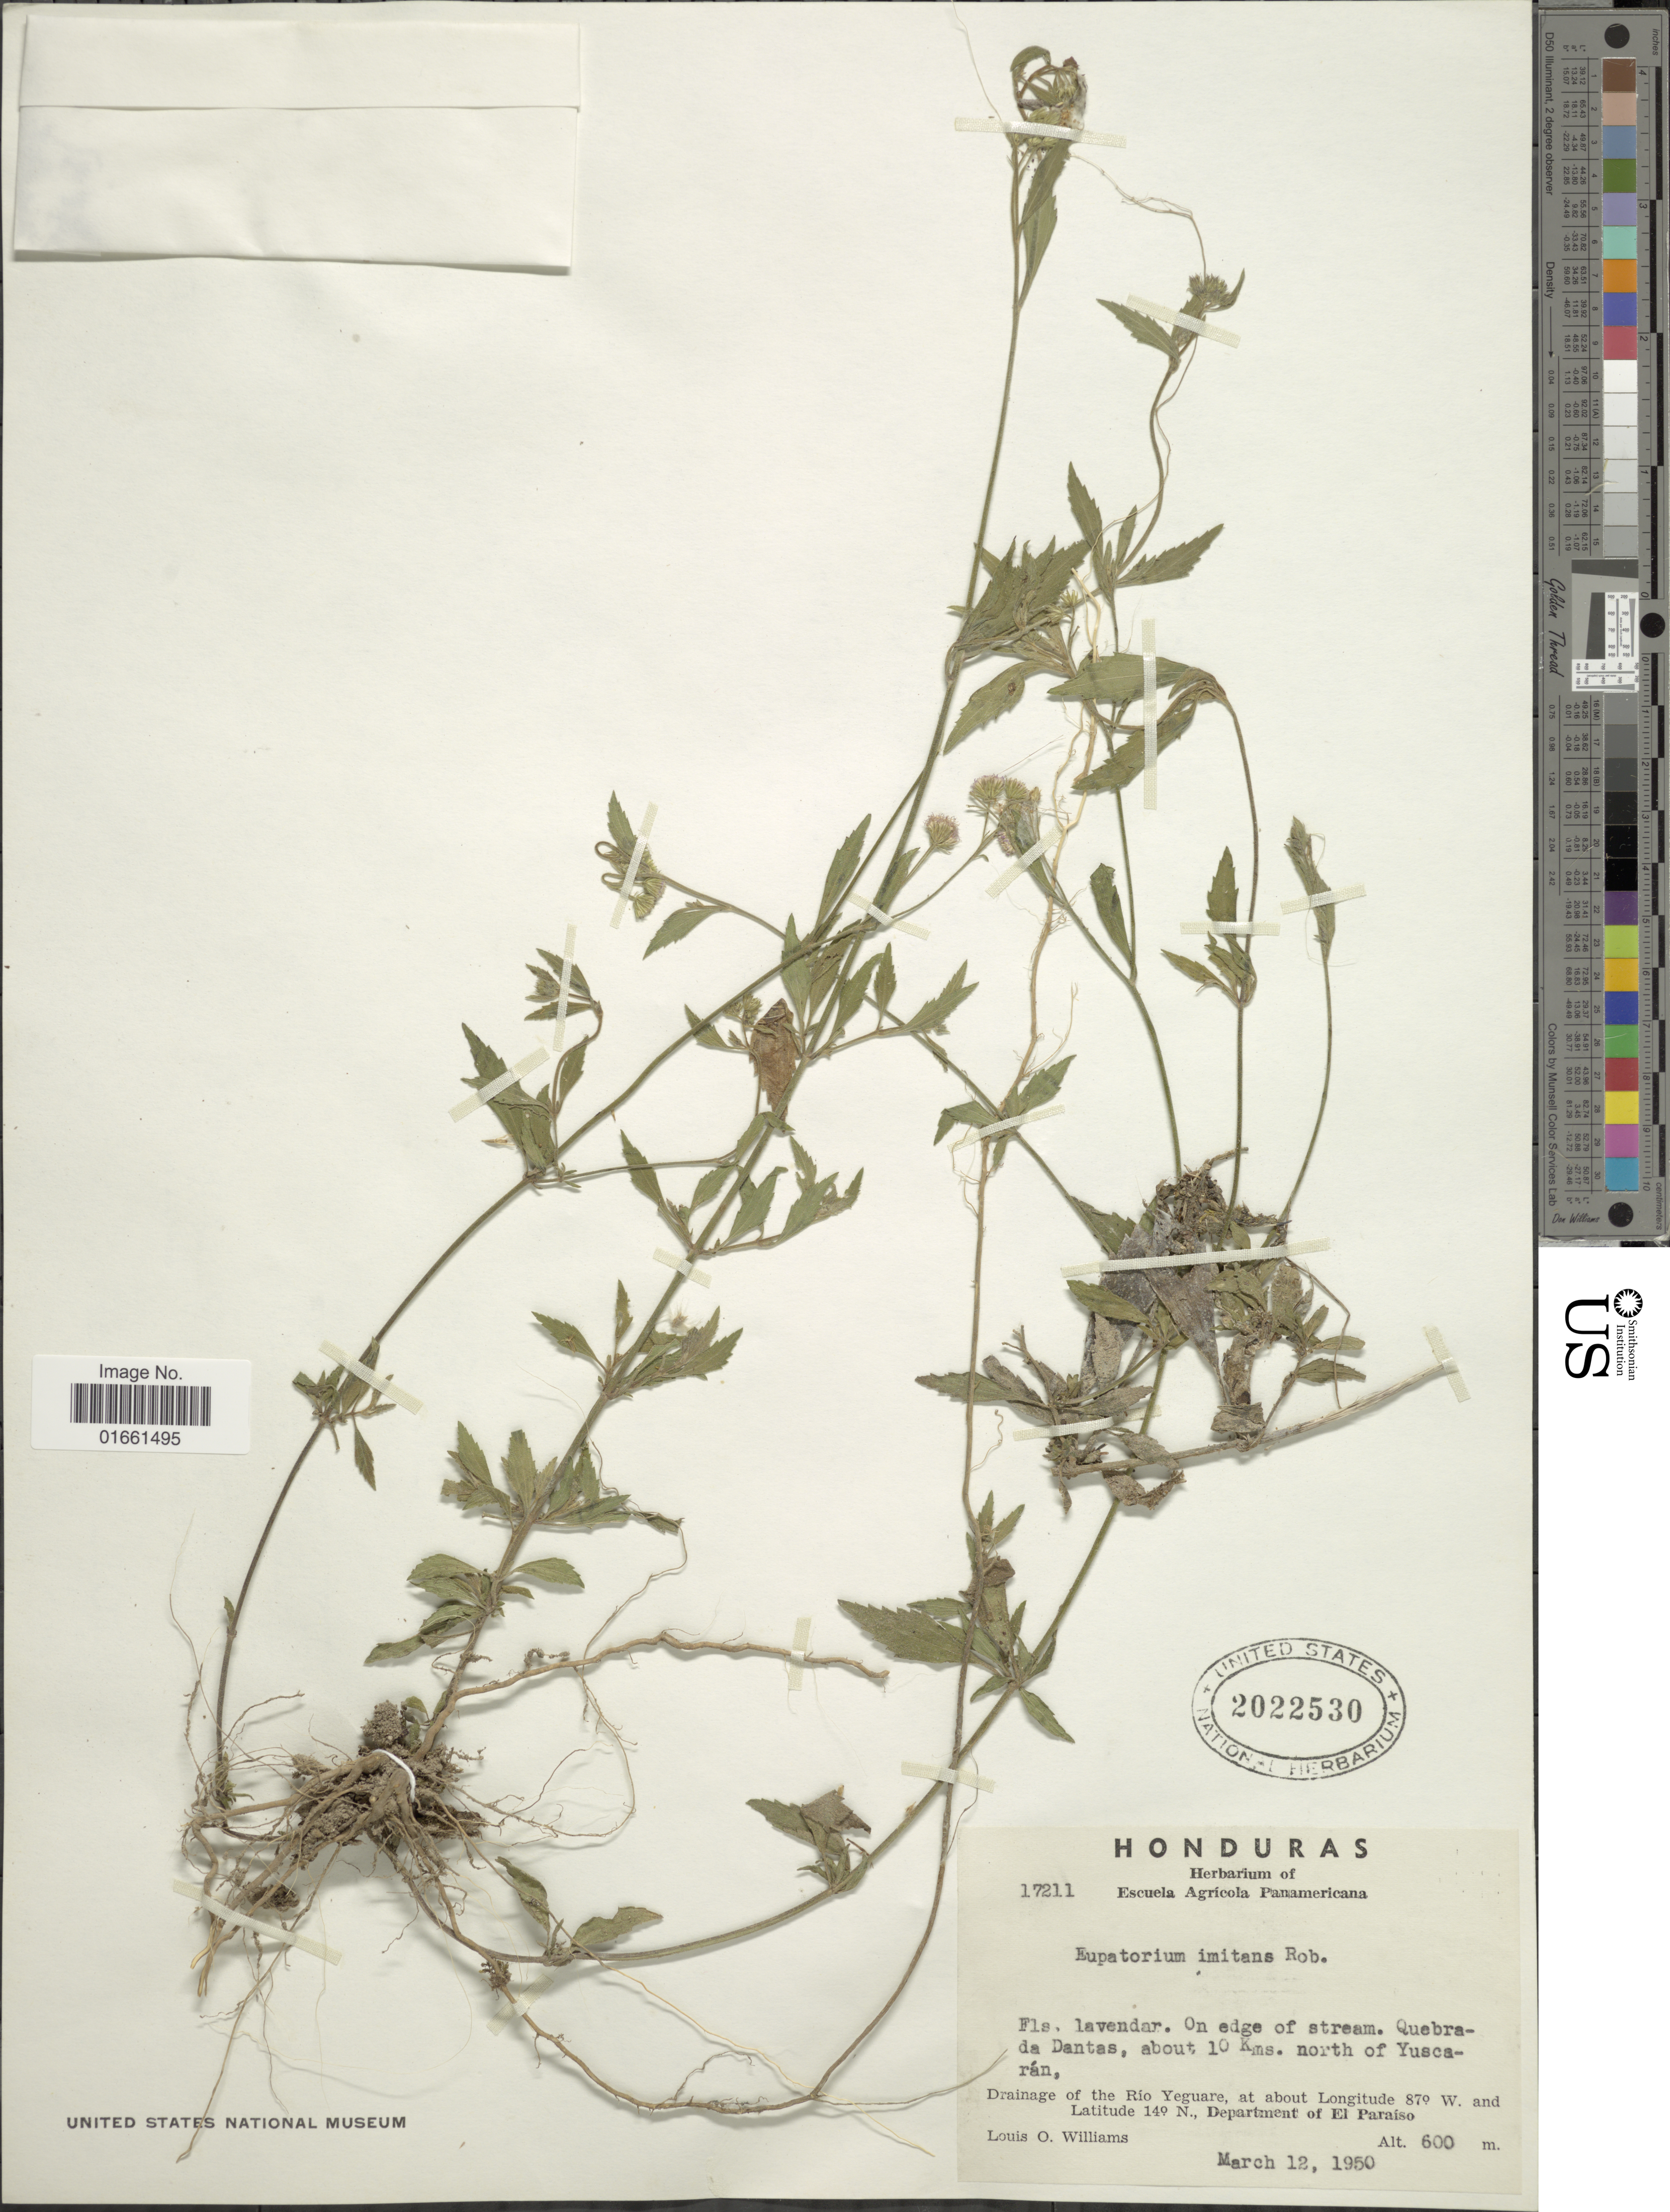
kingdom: Plantae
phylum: Tracheophyta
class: Magnoliopsida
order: Asterales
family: Asteraceae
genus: Fleischmannia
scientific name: Fleischmannia imitans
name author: (B.L. Rob.) R.M. King & H. Rob.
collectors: L. O. Williams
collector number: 17211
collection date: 1950-03-12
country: Honduras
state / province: El Paraíso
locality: Quebrada Dantas, about 10 km. north of Yuscaran, Drainage of the Rio Yeguare, Departement of El Paraiso.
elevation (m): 600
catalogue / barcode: US 2022530